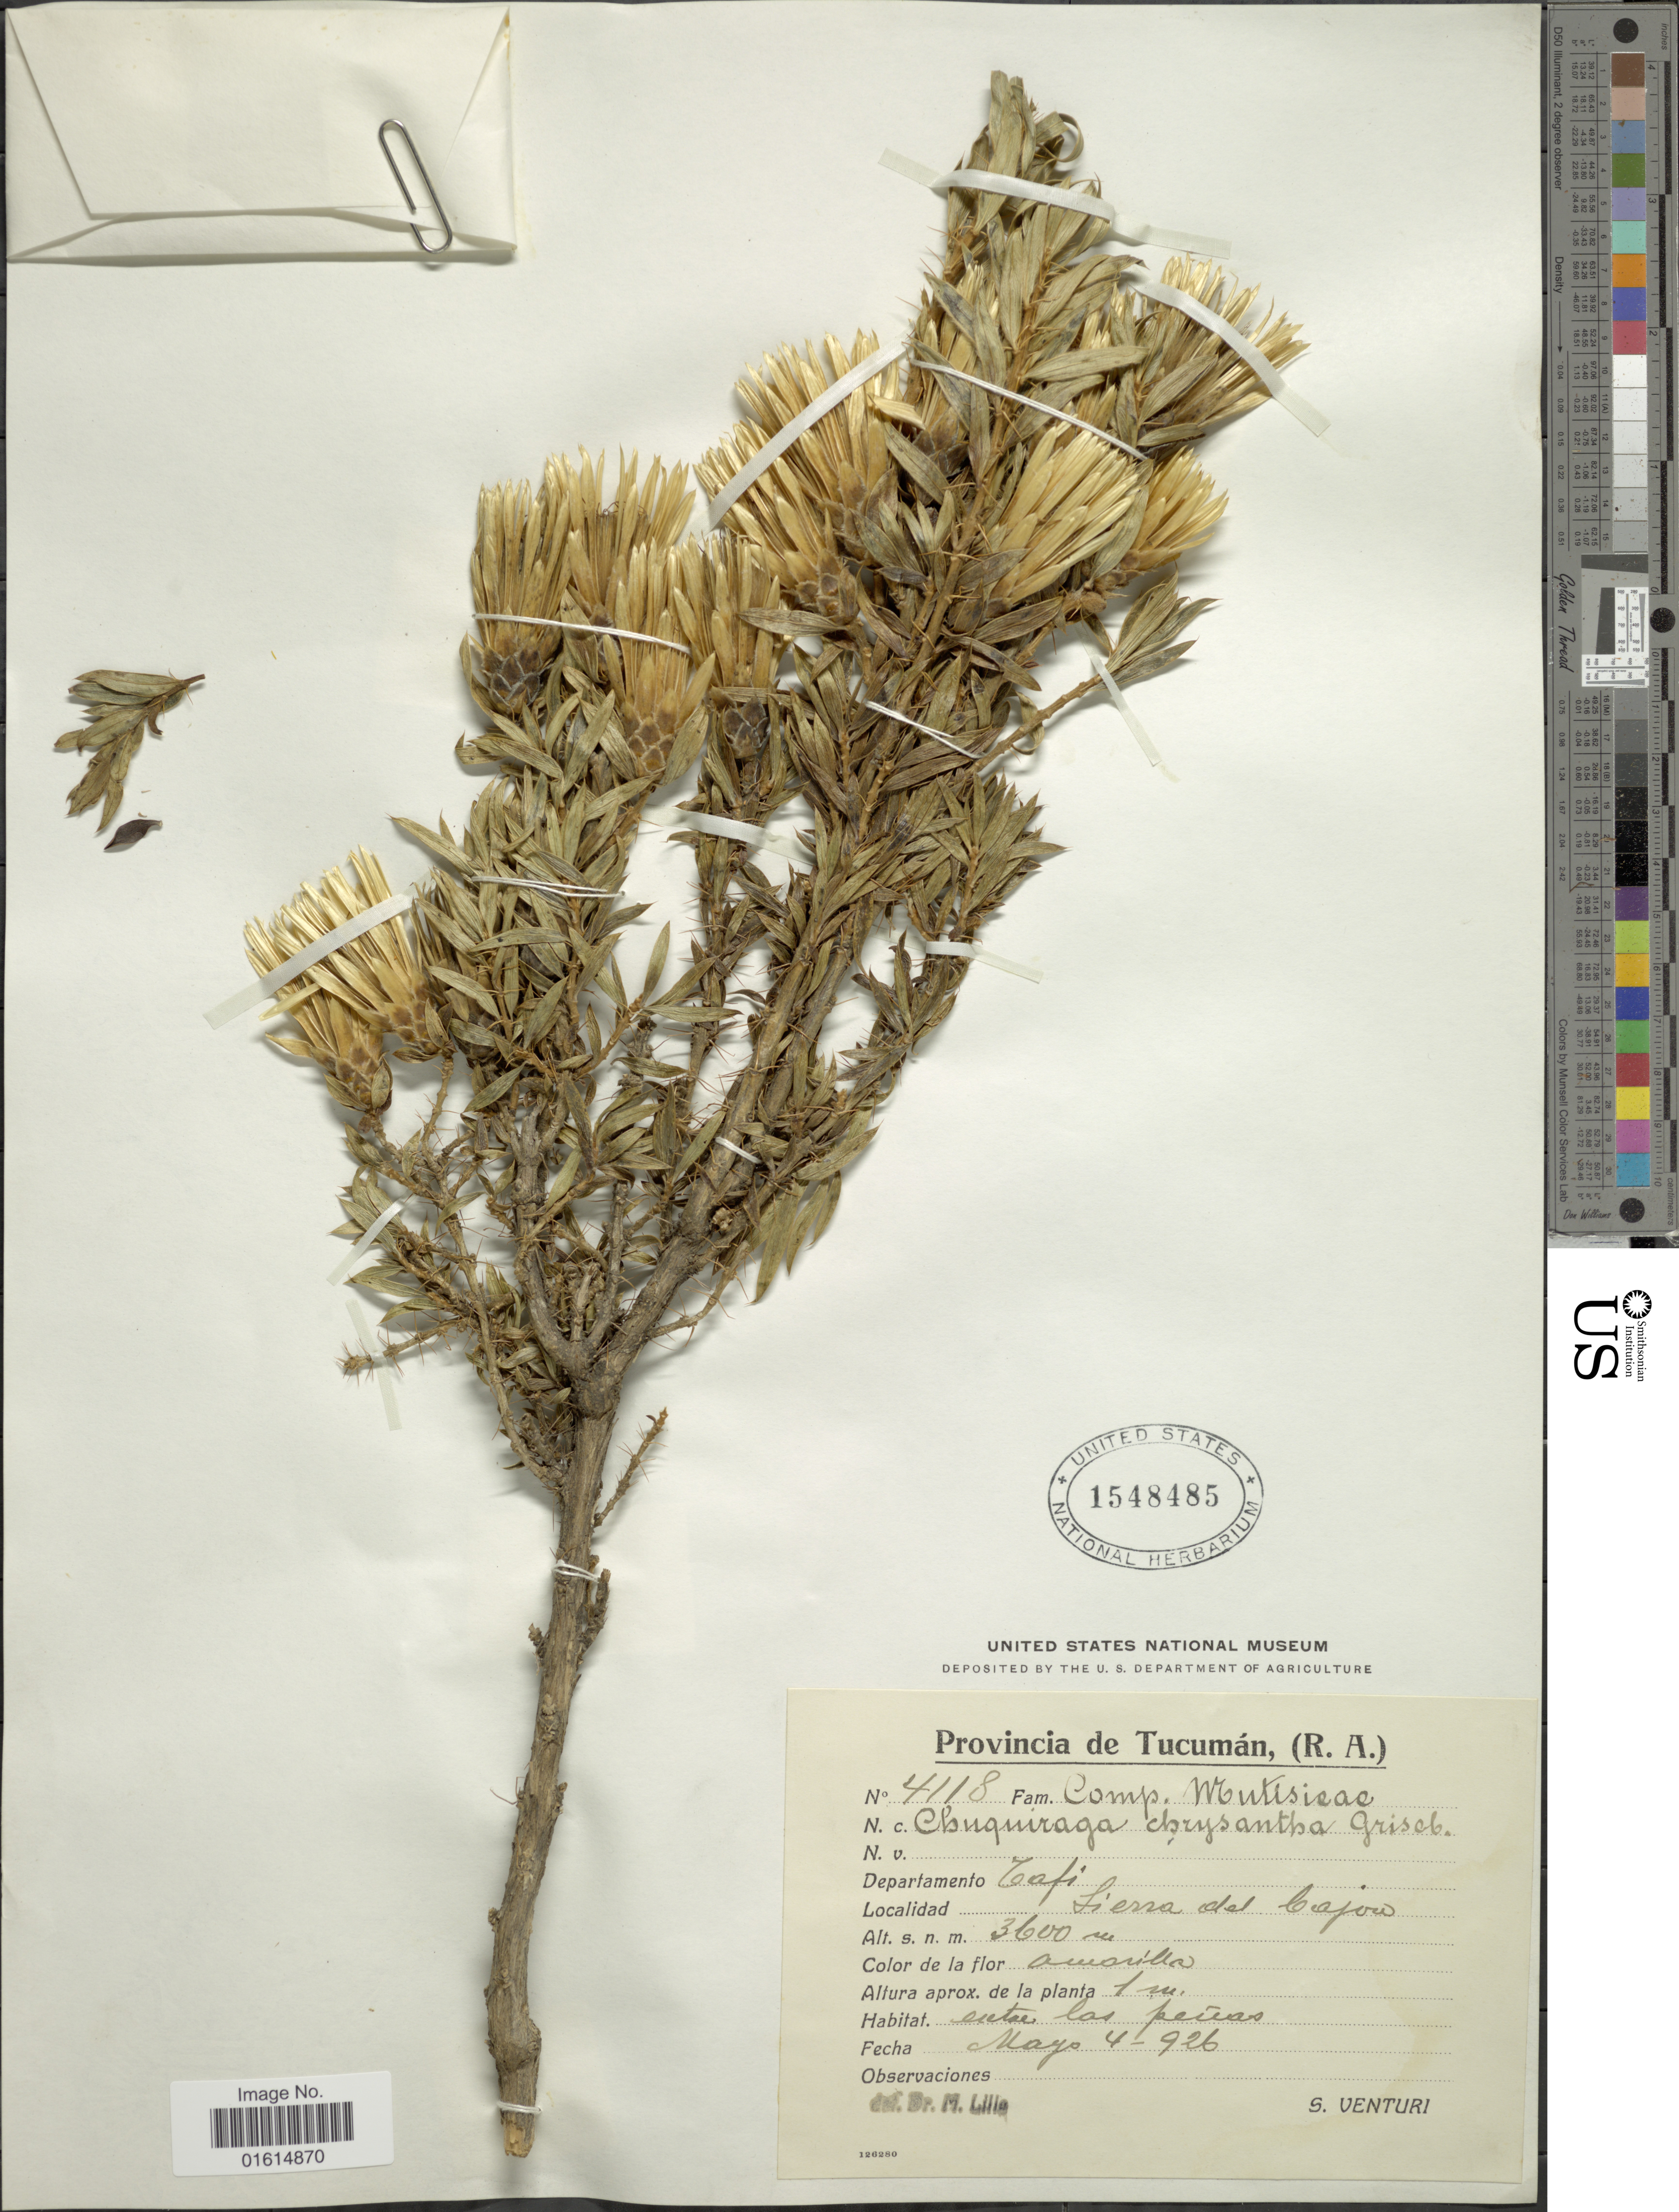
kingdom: Plantae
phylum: Tracheophyta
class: Magnoliopsida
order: Asterales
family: Asteraceae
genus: Chuquiraga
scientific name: Chuquiraga chrysantha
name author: Fielding & Gardner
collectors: S. Venturi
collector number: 4118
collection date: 1926-05-04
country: Argentina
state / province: Tucumán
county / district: Tafí Viejo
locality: Sierra del Cajón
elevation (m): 3600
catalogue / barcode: US 1548485